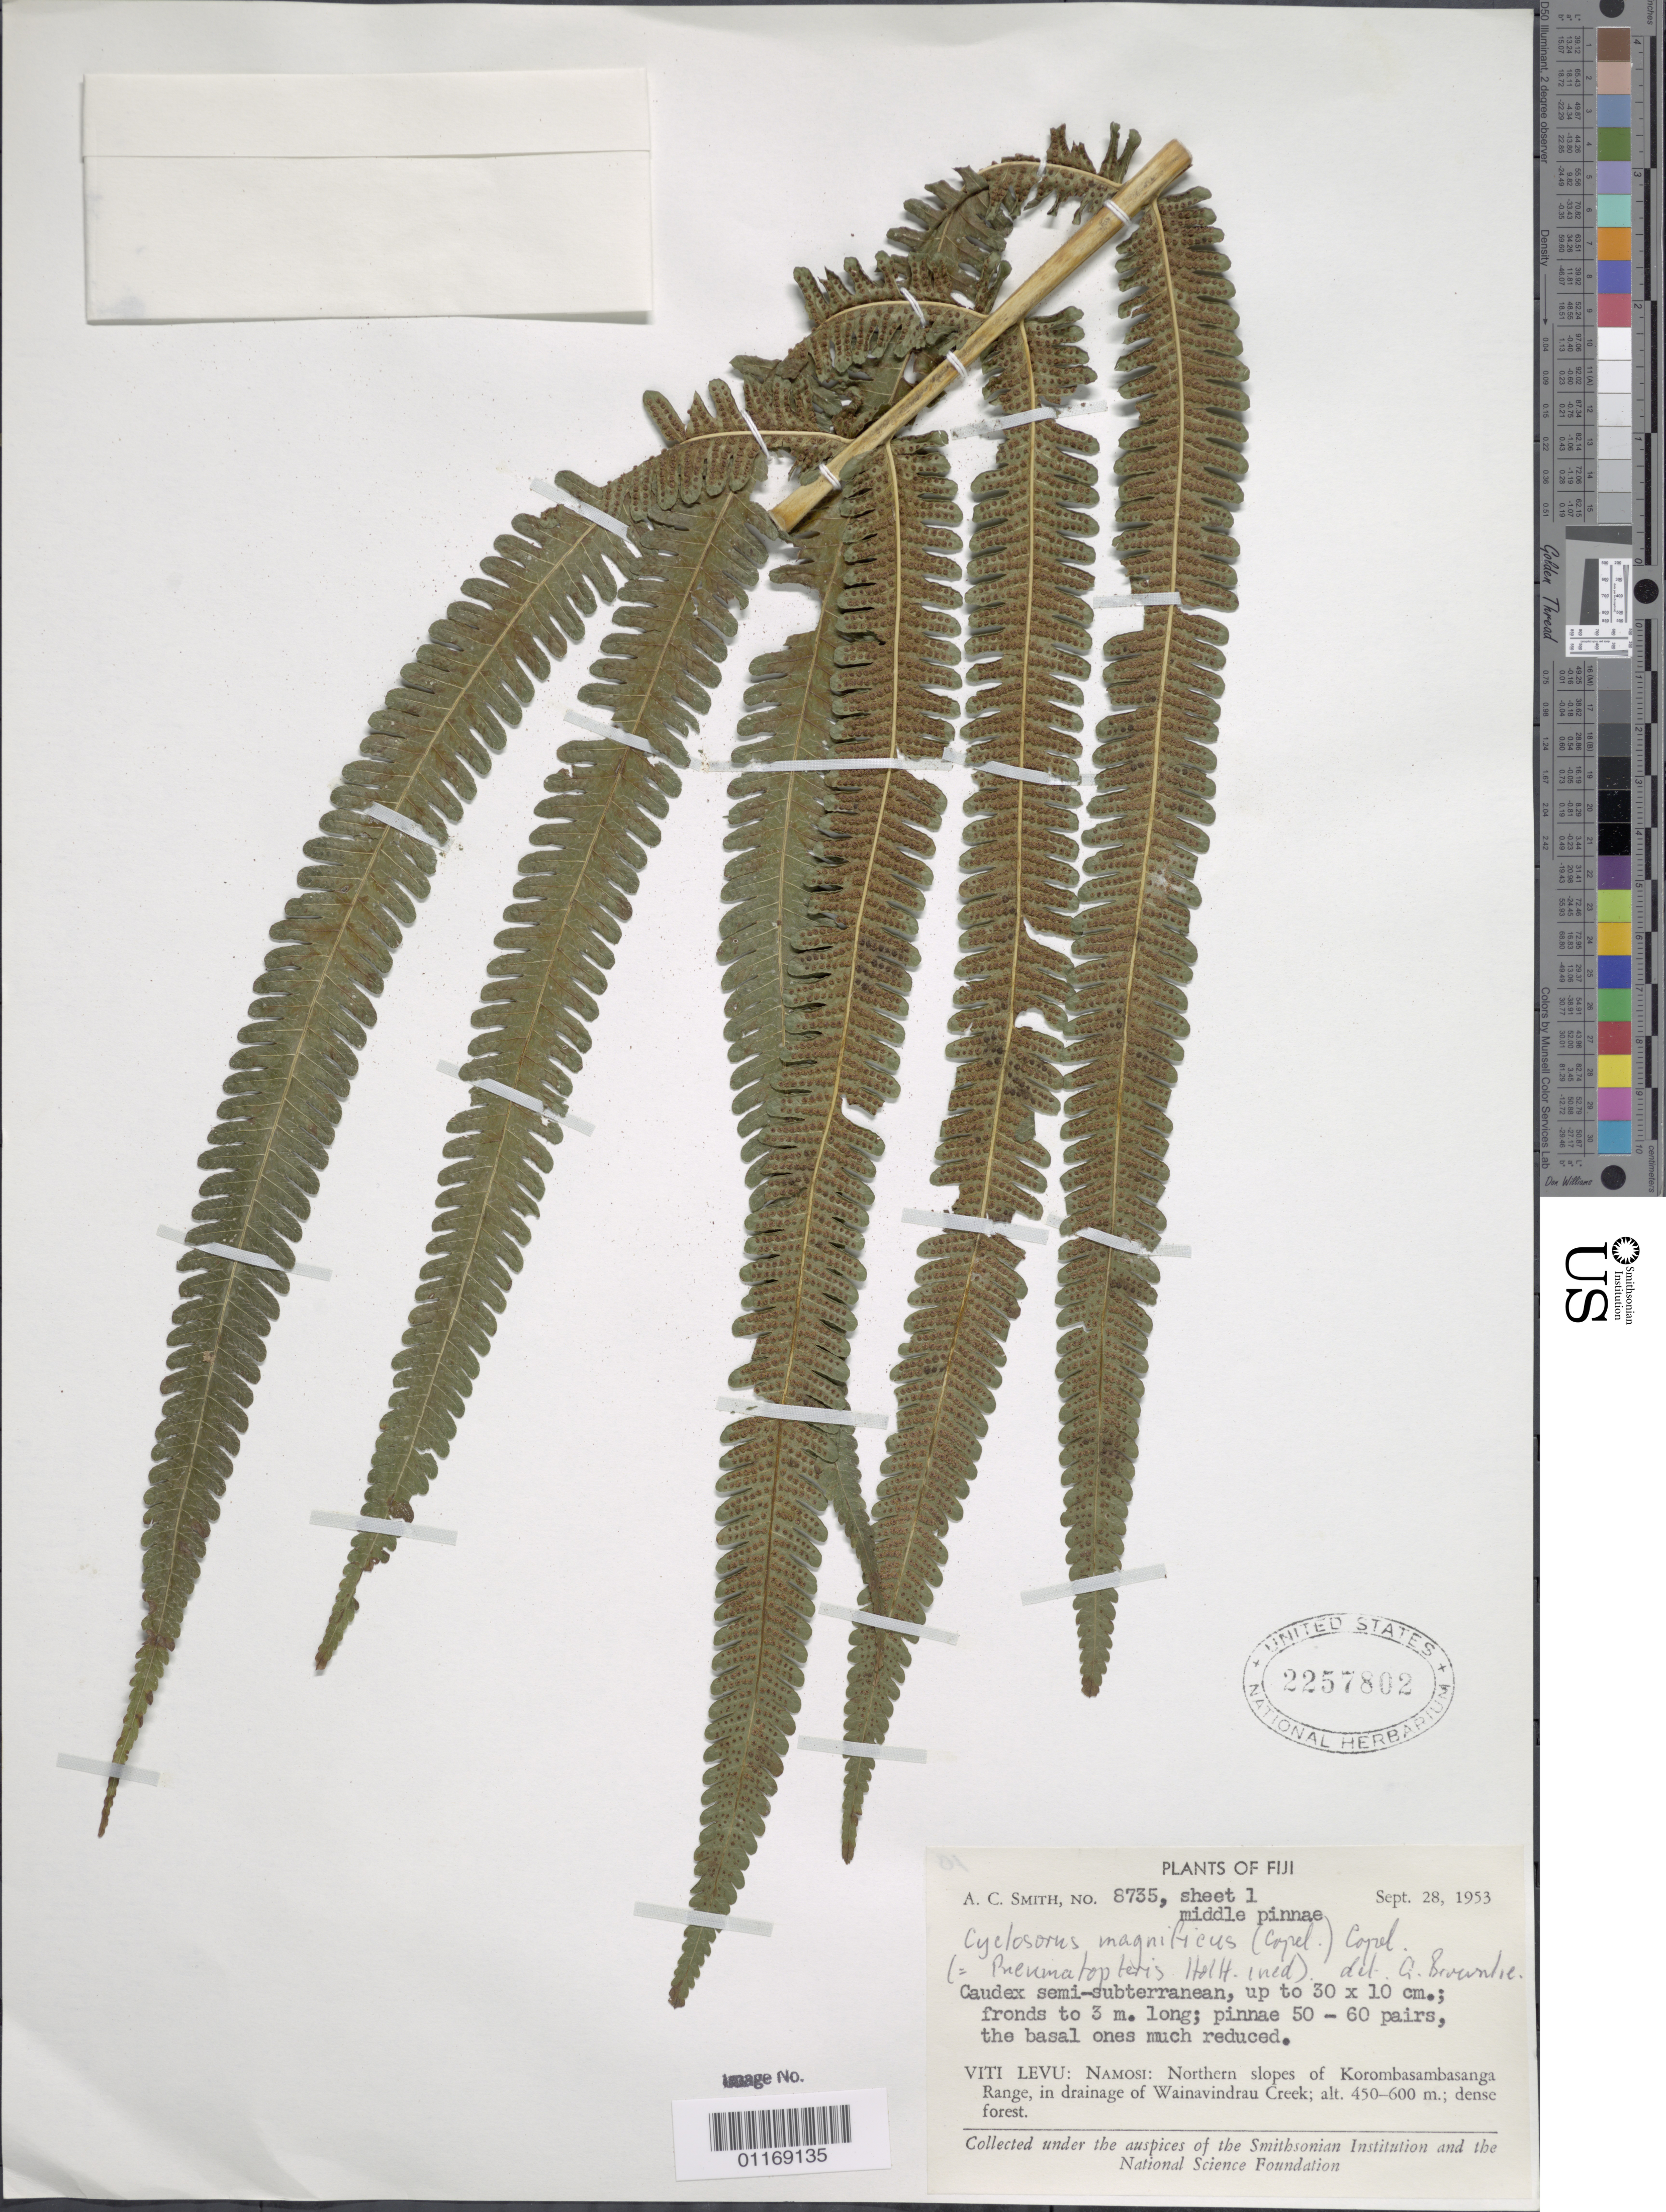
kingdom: Plantae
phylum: Tracheophyta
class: Polypodiopsida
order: Polypodiales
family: Thelypteridaceae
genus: Pneumatopteris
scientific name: Pneumatopteris magnifica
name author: (Copel.) Holttum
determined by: Brownlie, G.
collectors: A. C. Smith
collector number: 8735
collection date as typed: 28 Sep 1953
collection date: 1953-09-28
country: Fiji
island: Viti Levu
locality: Namosi, northern slopes of korombasambasanga range, in drainage of wainavindrau creek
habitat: Dense forest.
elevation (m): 450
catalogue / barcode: US 2257802